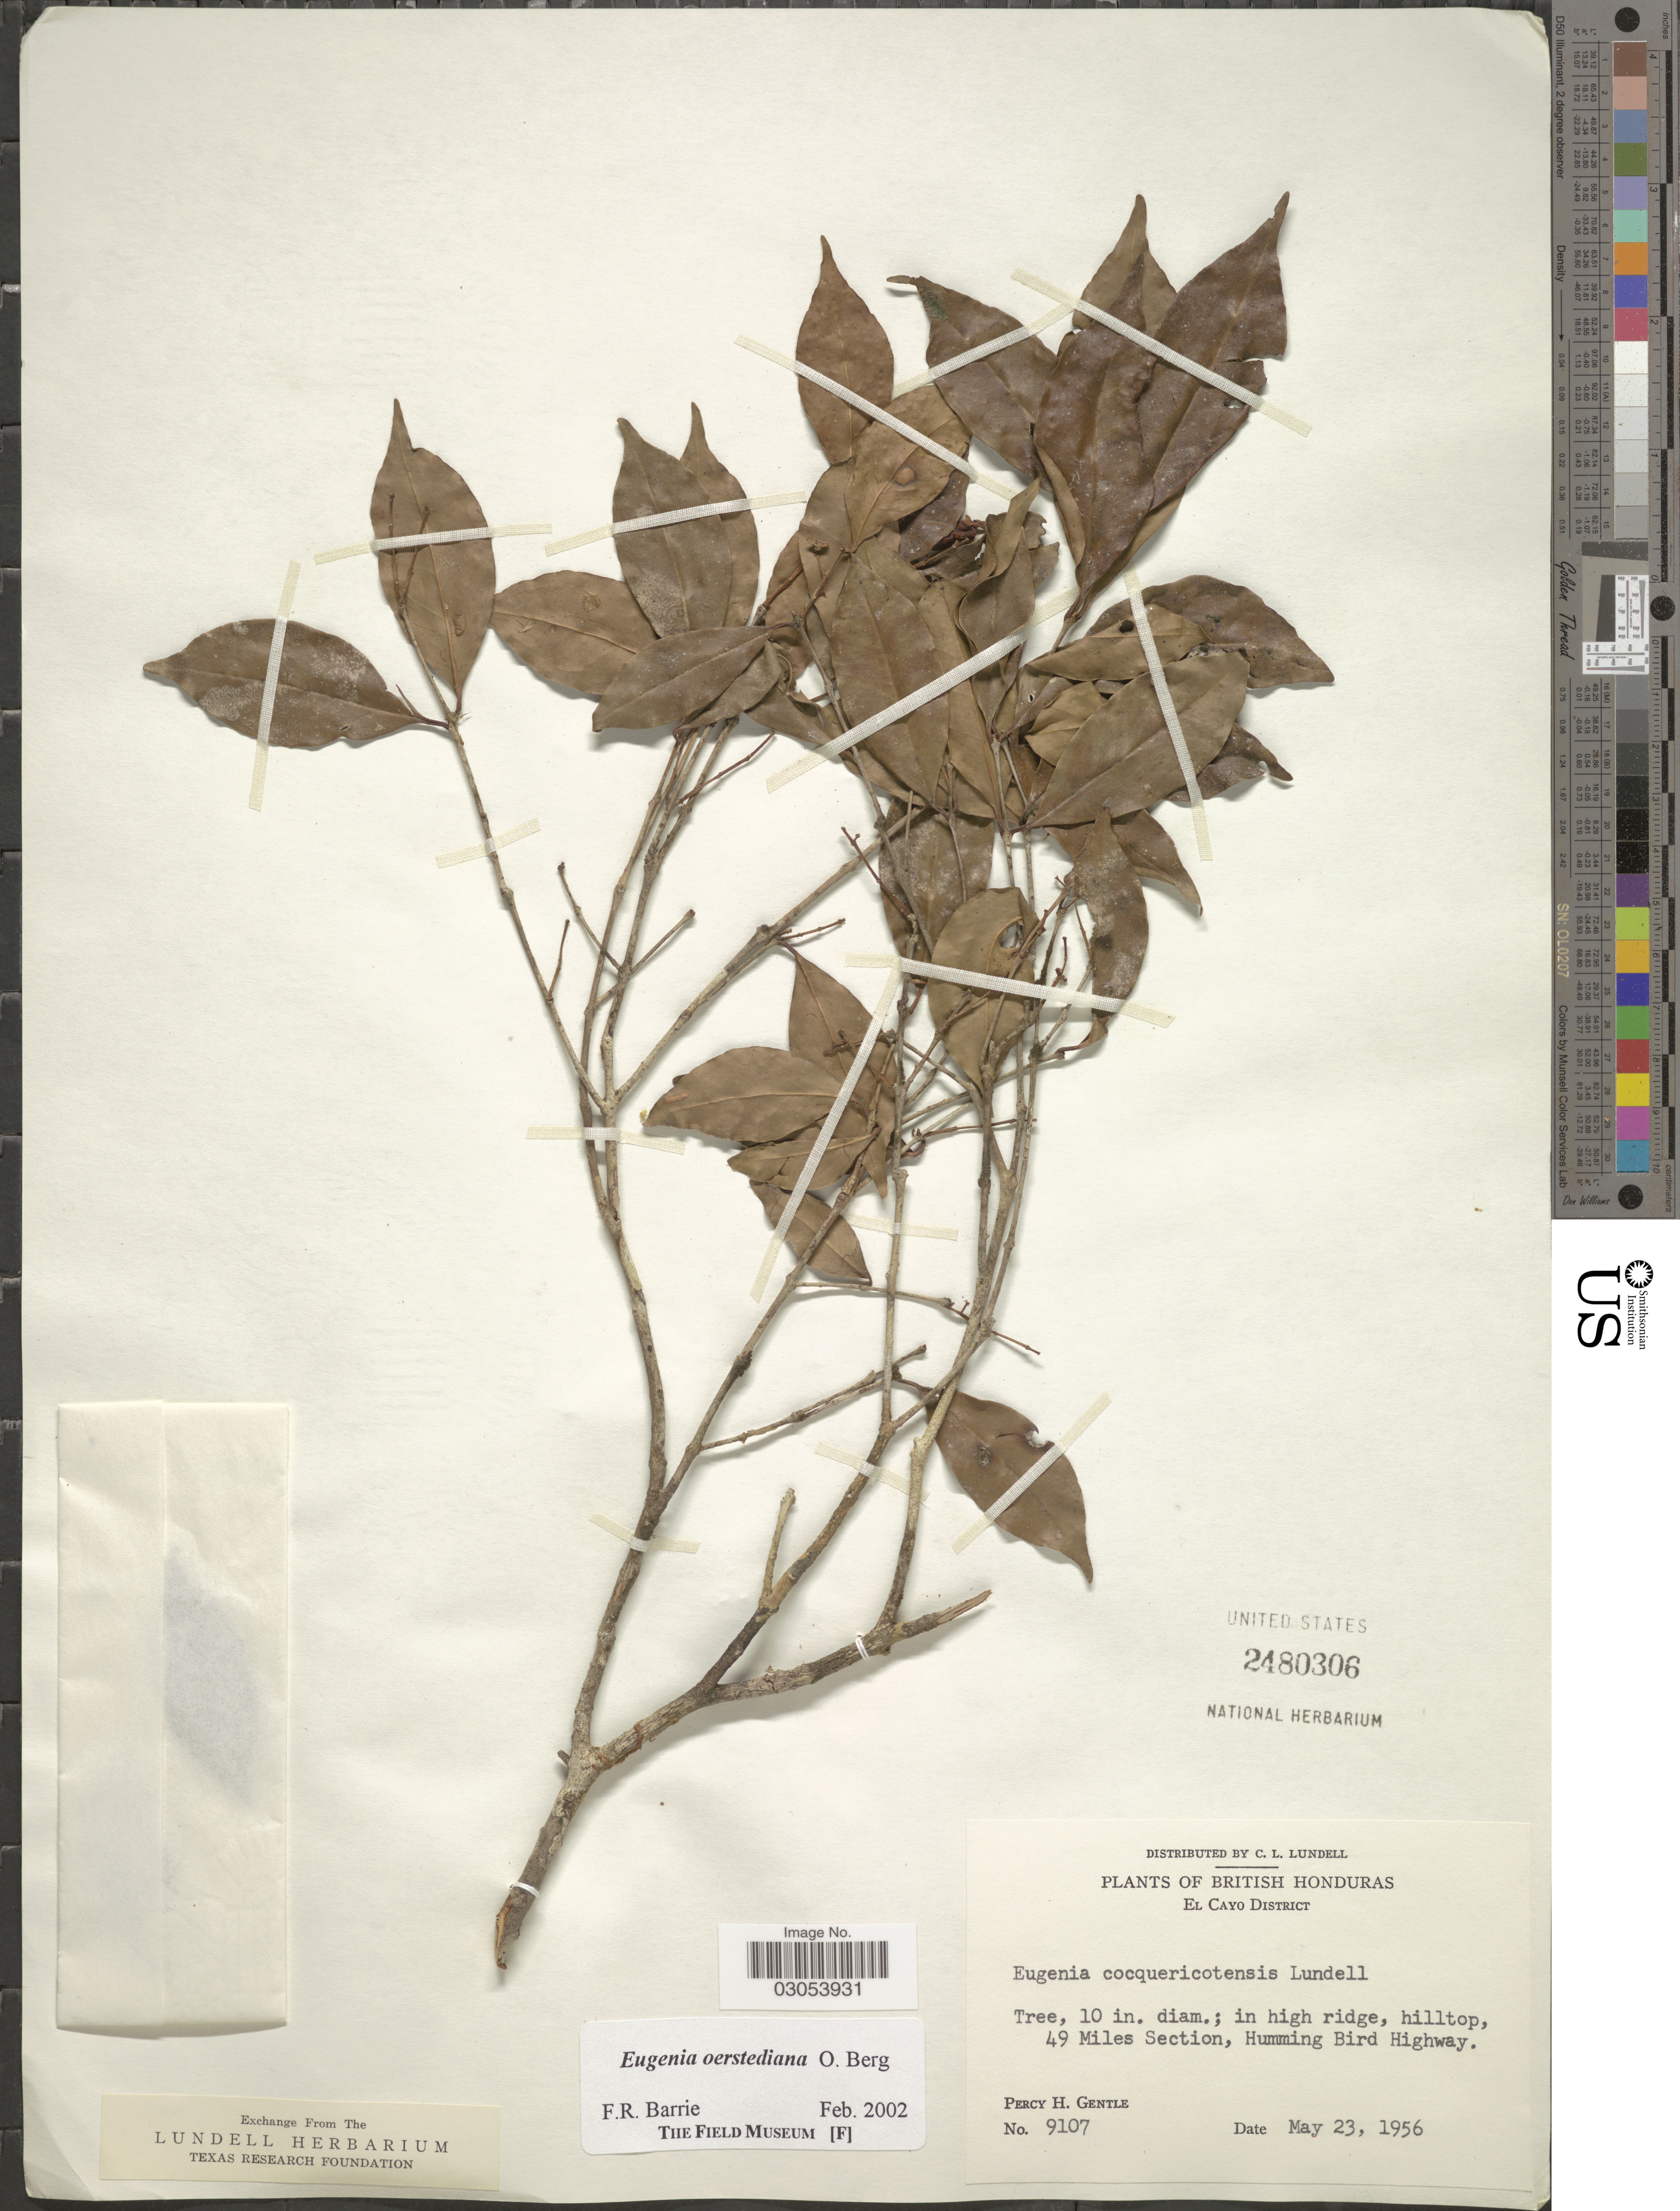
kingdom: Plantae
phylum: Tracheophyta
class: Magnoliopsida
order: Myrtales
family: Myrtaceae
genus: Eugenia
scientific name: Eugenia oerstediana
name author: O. Berg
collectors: P. H. Gentle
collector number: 9107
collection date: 1956-05-23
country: Belize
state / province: Cayo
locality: British Honduras, El Cayo District, 49 Miles Section, Humming Bird Highway.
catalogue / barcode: US 2480306